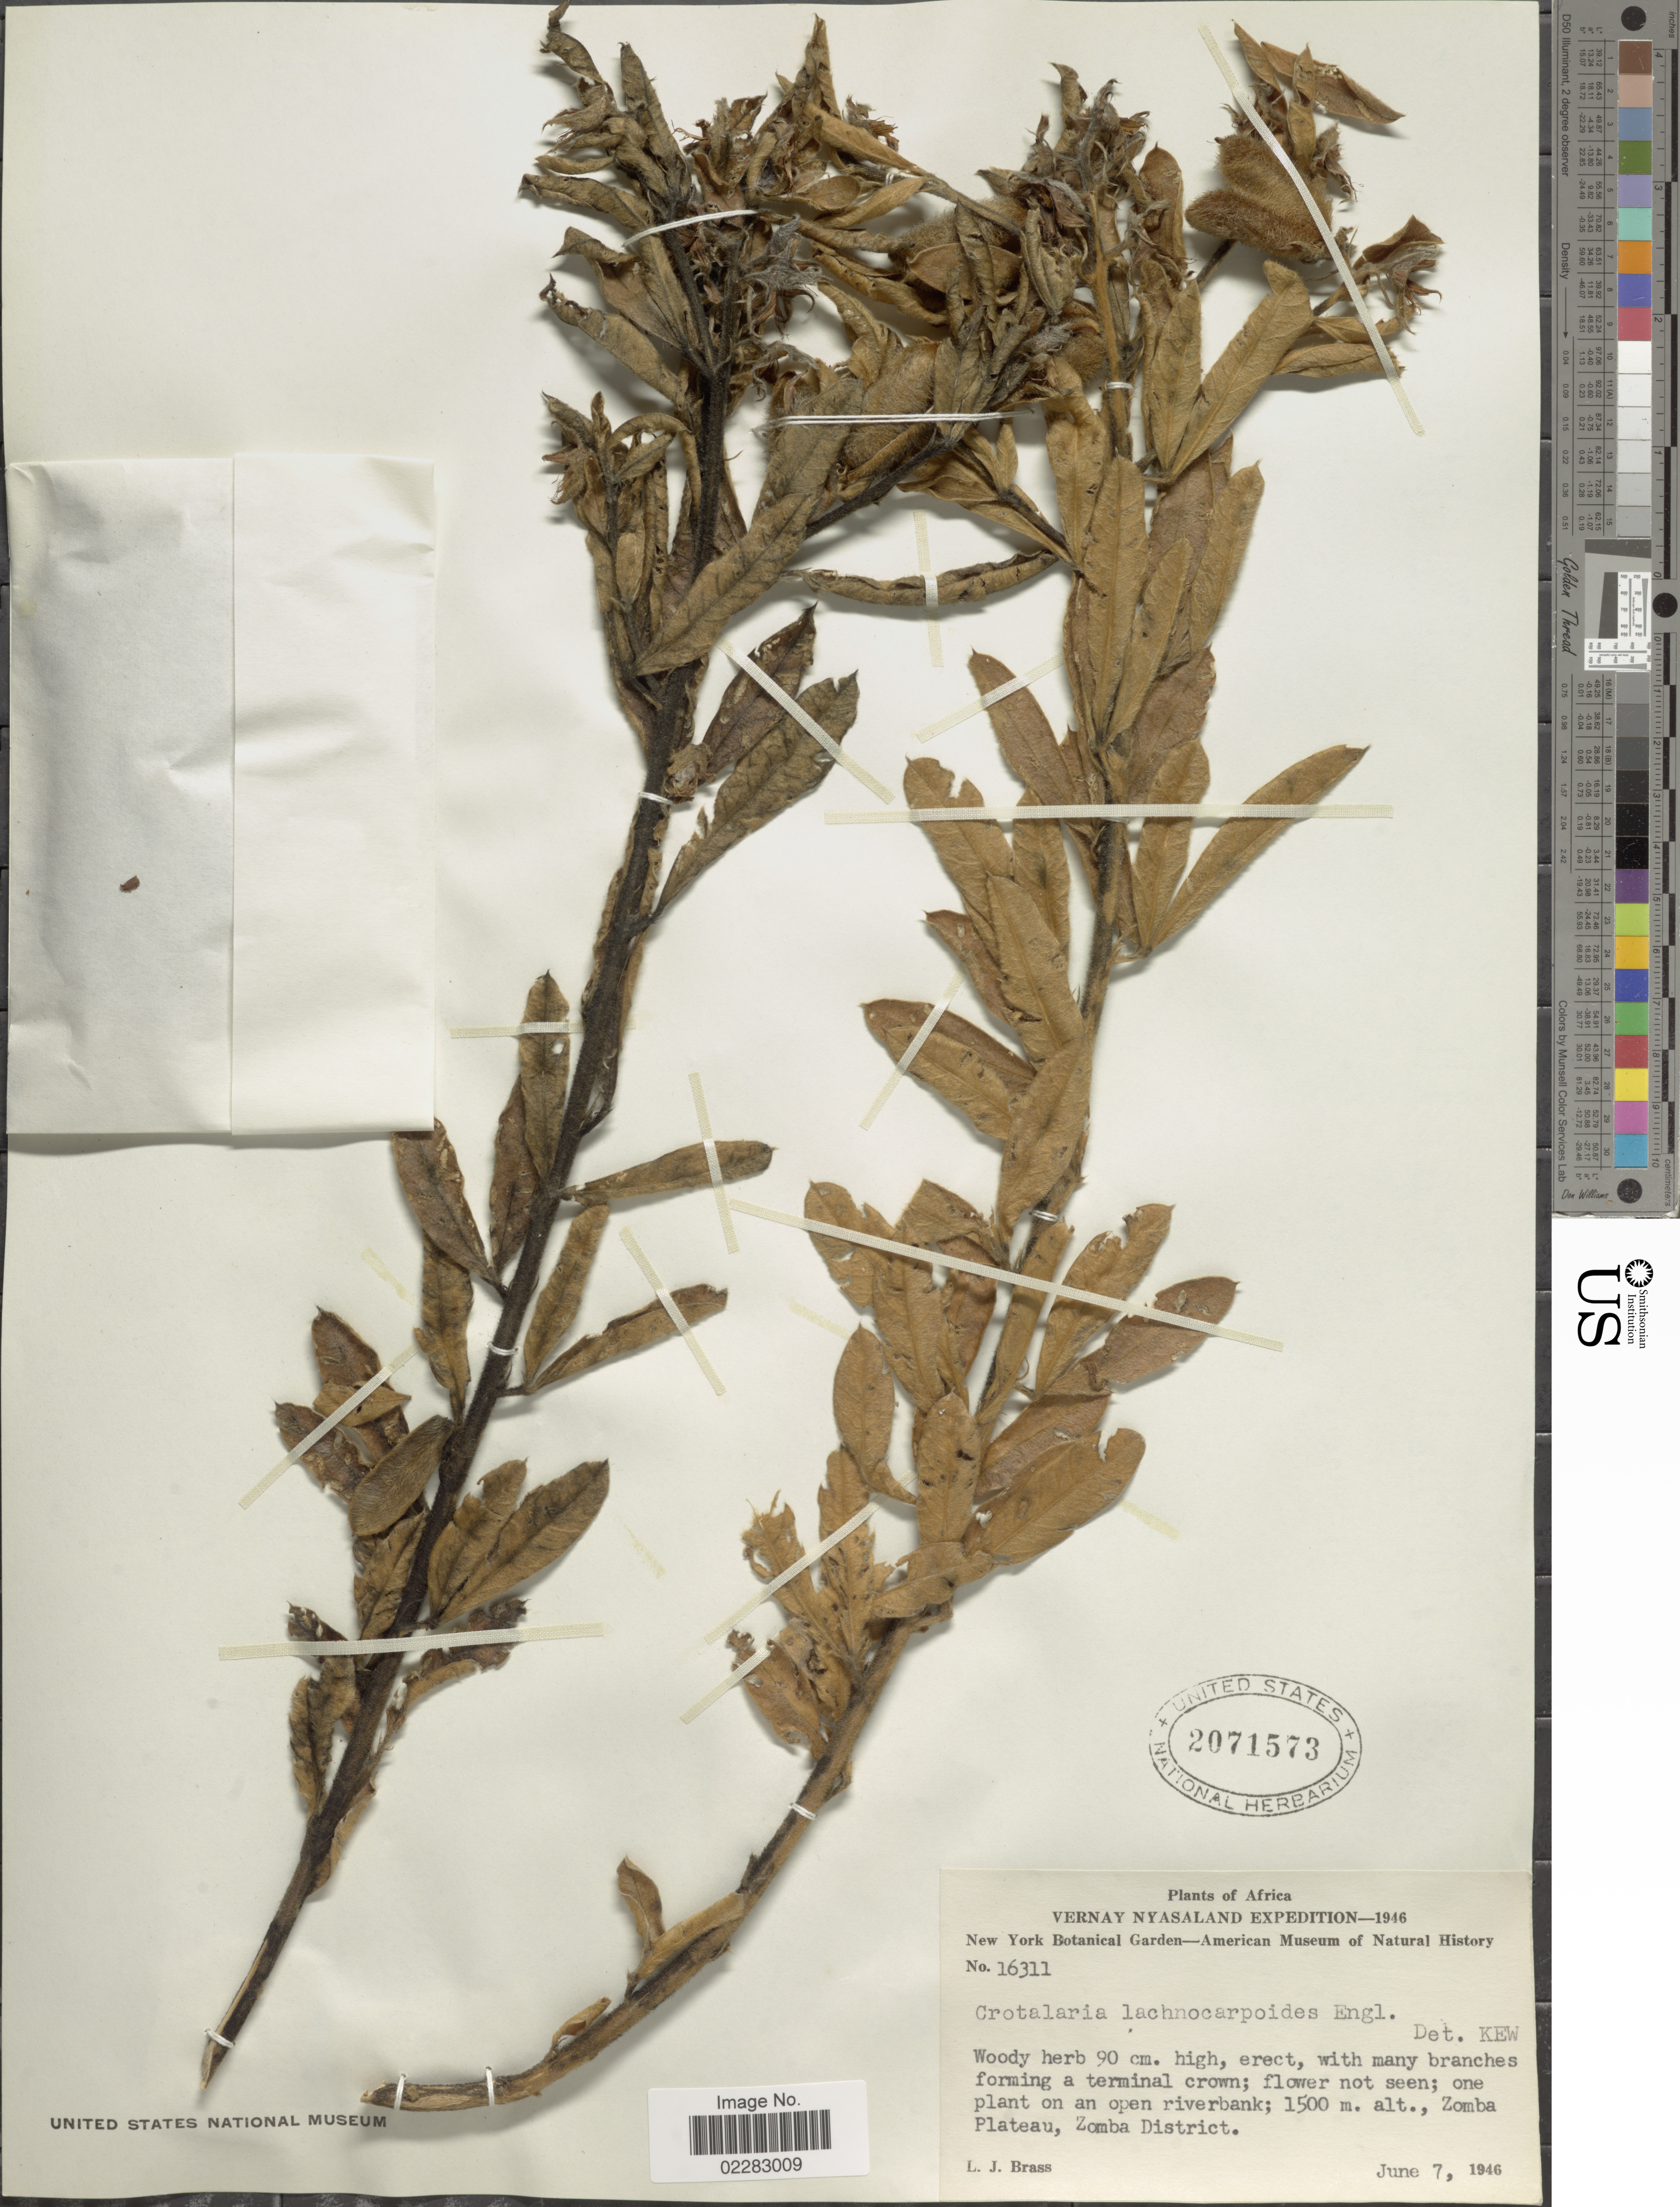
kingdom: Plantae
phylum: Tracheophyta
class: Magnoliopsida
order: Fabales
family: Fabaceae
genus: Crotalaria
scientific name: Crotalaria lachnocarpoides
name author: Engl.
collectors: L. J. Brass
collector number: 16311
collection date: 1946-06-07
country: Malawi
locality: Vernay Nyasaland, one plant on an open riverbank, Zomba Plateau, Zomba District.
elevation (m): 1500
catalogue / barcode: US 2071573